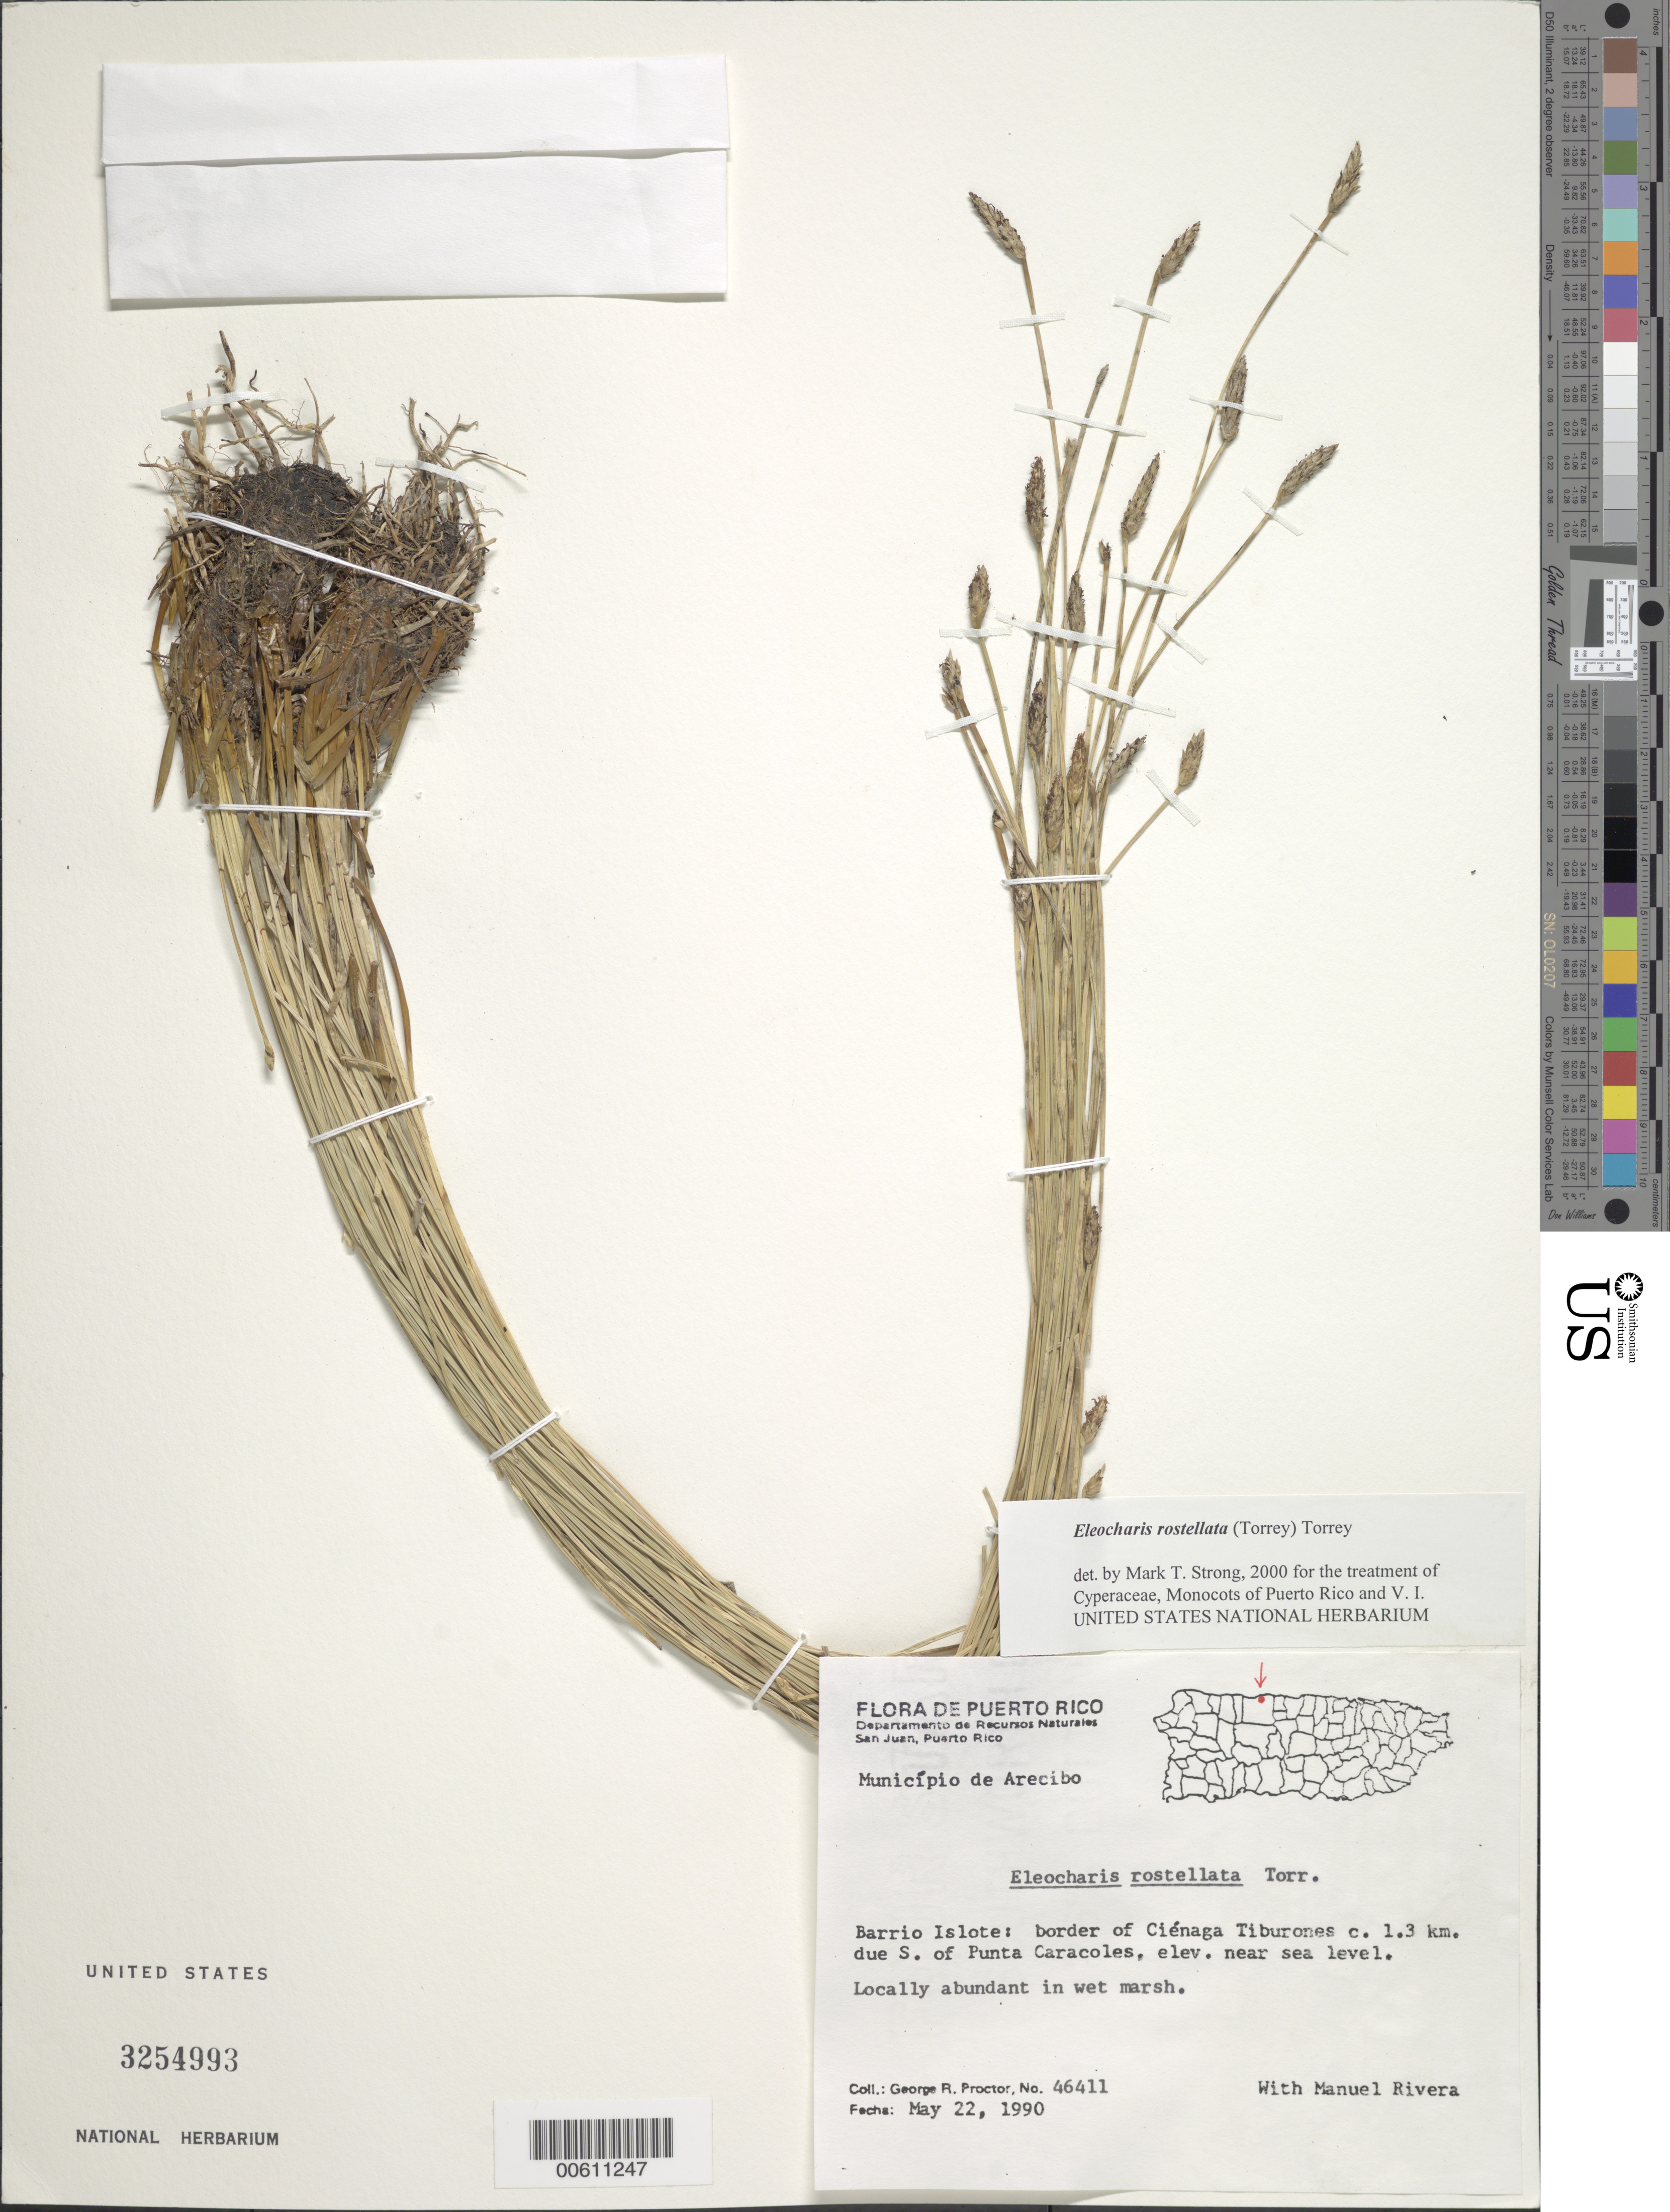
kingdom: Plantae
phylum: Tracheophyta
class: Liliopsida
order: Poales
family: Cyperaceae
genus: Eleocharis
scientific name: Eleocharis rostellata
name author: (Torr.) Torr.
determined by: Strong, M. T., (US), Smithsonian Institution - National Museum of Natural History (UNITED STATES)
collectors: G. R. Proctor & M. Rivera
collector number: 46411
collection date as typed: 22 Mar 1990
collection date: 1990-03-22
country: Puerto Rico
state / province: Arecibo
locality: Arecibo: Barrio Islote, border of Ciénaga Tiburones, ca. 1.3 km due S of Punta Caracoles.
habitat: In wet marsh.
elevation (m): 0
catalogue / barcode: US 3254993